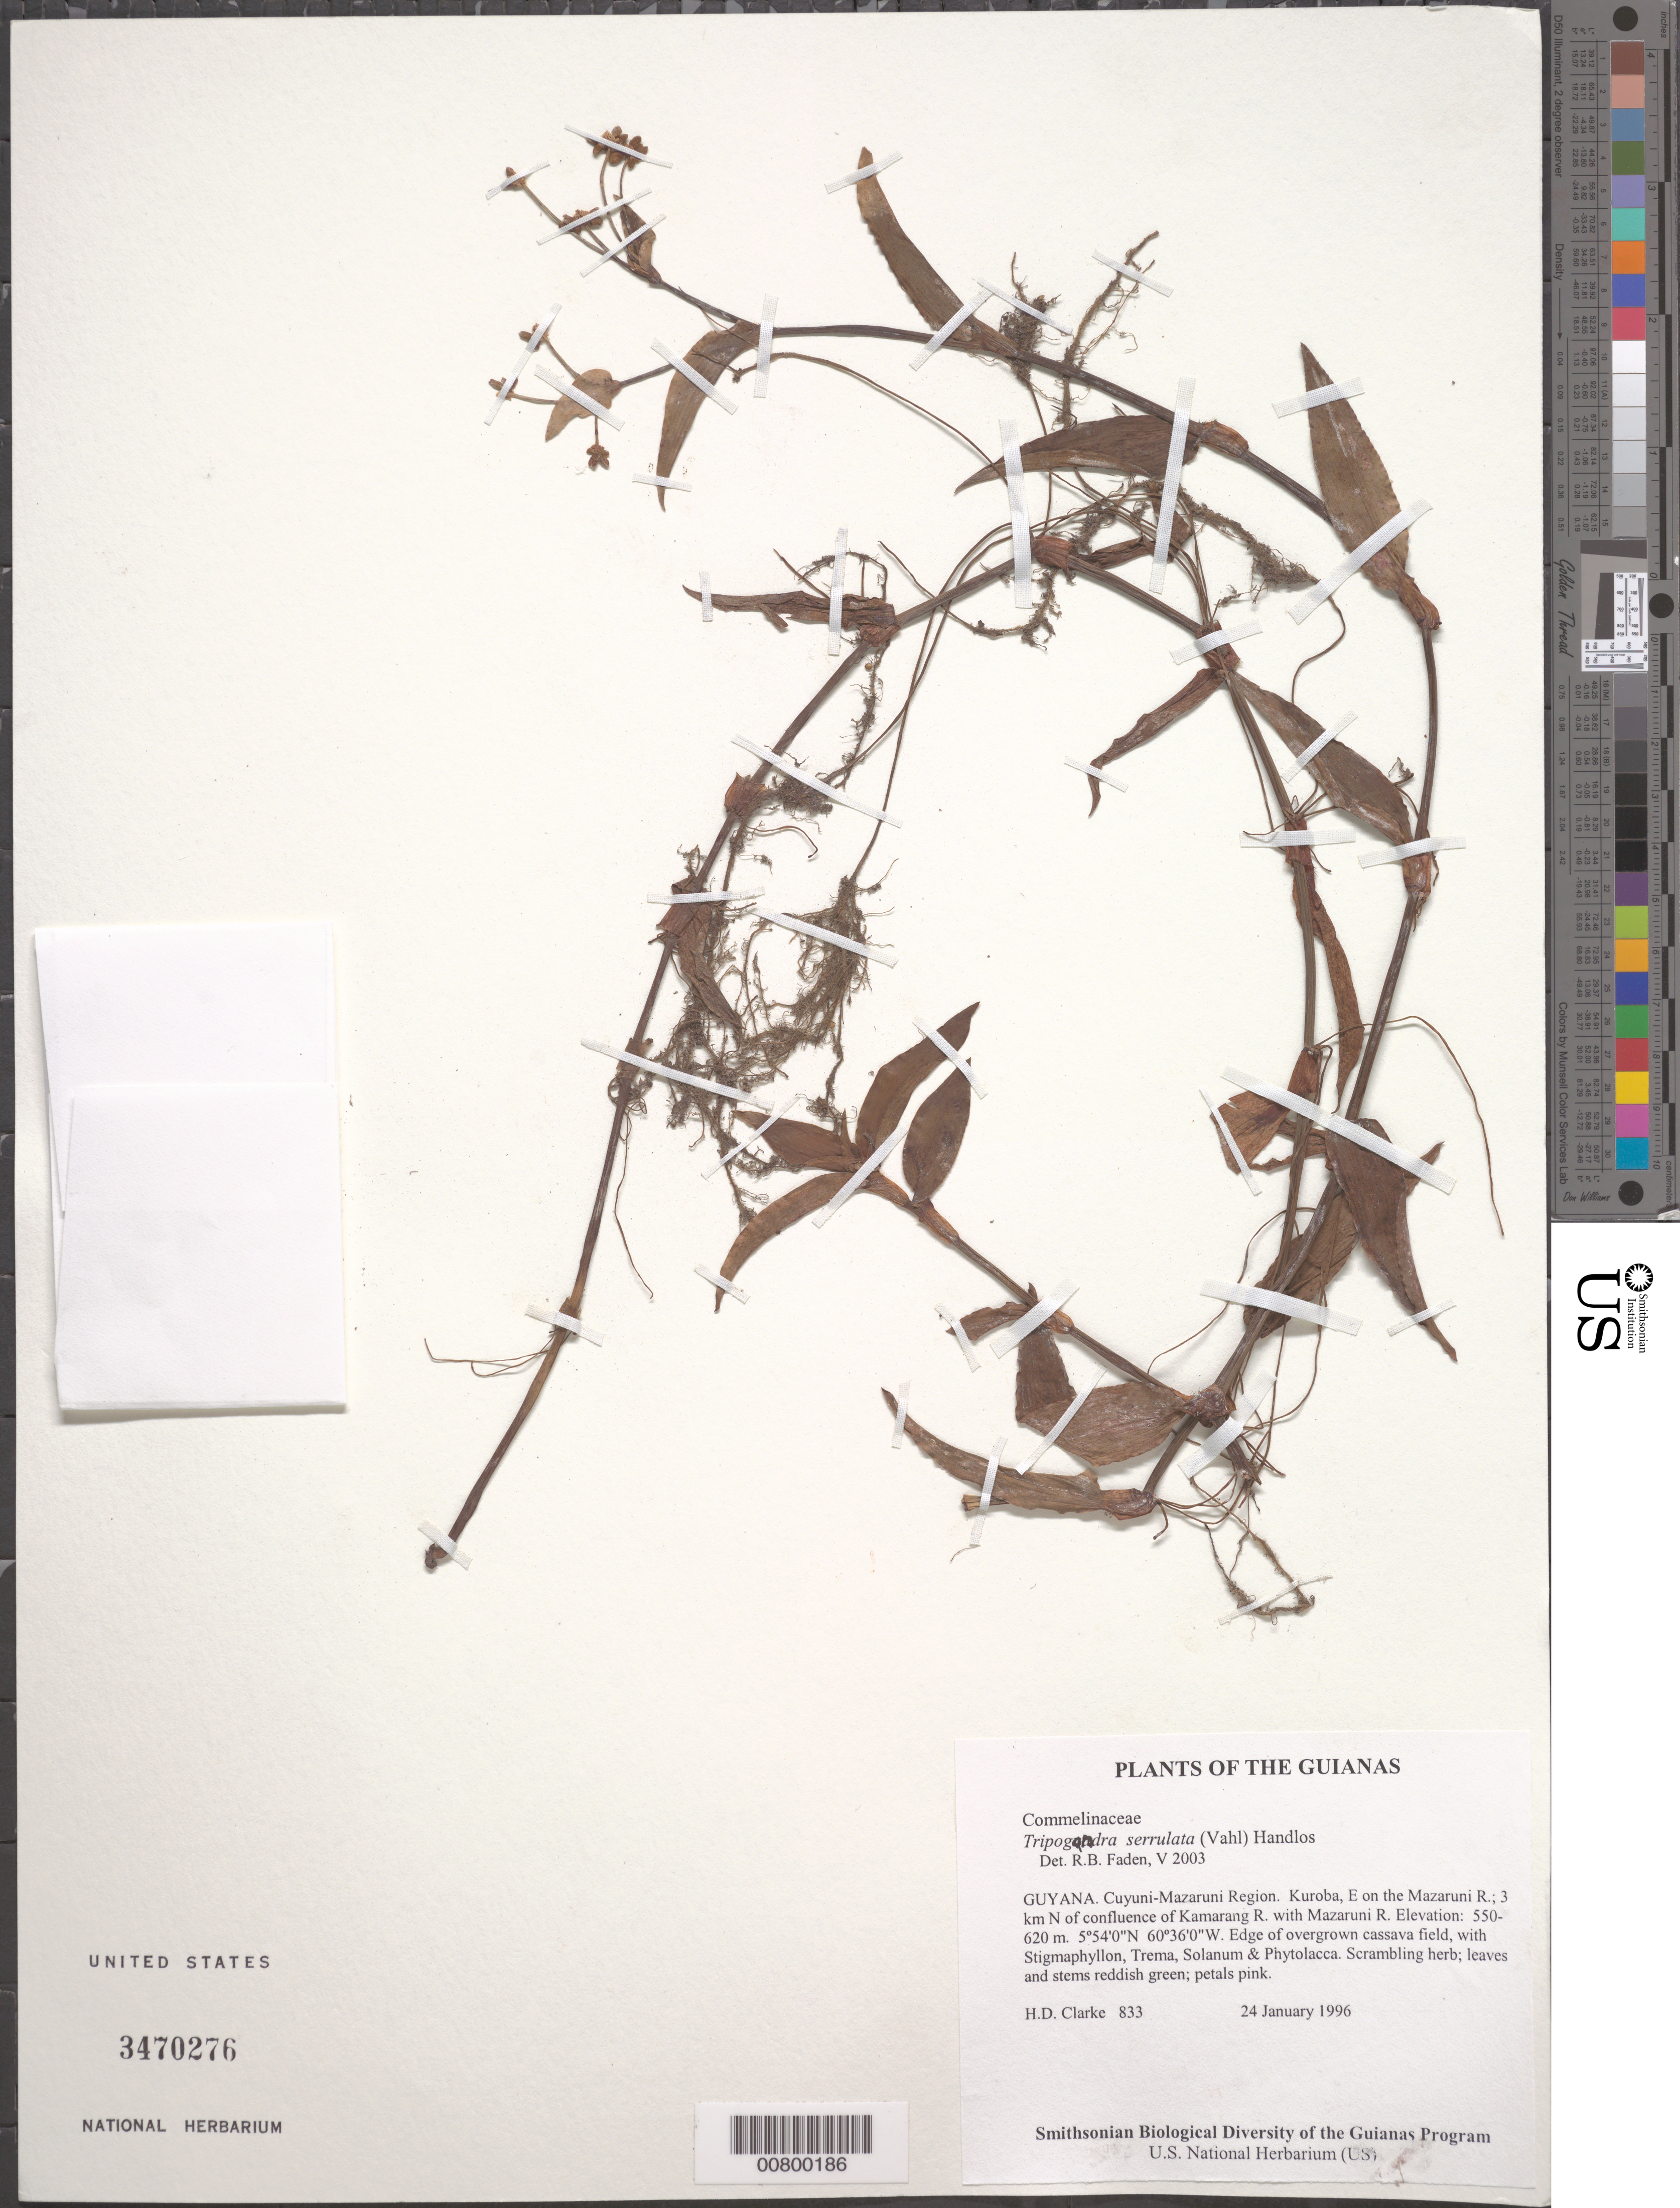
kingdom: Plantae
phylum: Tracheophyta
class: Liliopsida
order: Commelinales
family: Commelinaceae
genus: Tripogandra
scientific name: Tripogandra serrulata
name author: (Vahl) Handlos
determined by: Faden, Robert B., (US), Smithsonian Institution - National Museum of Natural History (UNITED STATES)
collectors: H. D. Clarke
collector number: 833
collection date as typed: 24 January 1996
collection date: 1996-01-24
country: Guyana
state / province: Cuyuni-Mazaruni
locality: Kuroba, E on the Mazaruni R.; 3 km N of confluence of Kamarang R. with Mazaruni R.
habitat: Edge of overgrown cassava field, with Stigmaphyllon, Trema, Solanum & Phytolacca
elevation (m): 550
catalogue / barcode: US 3470276